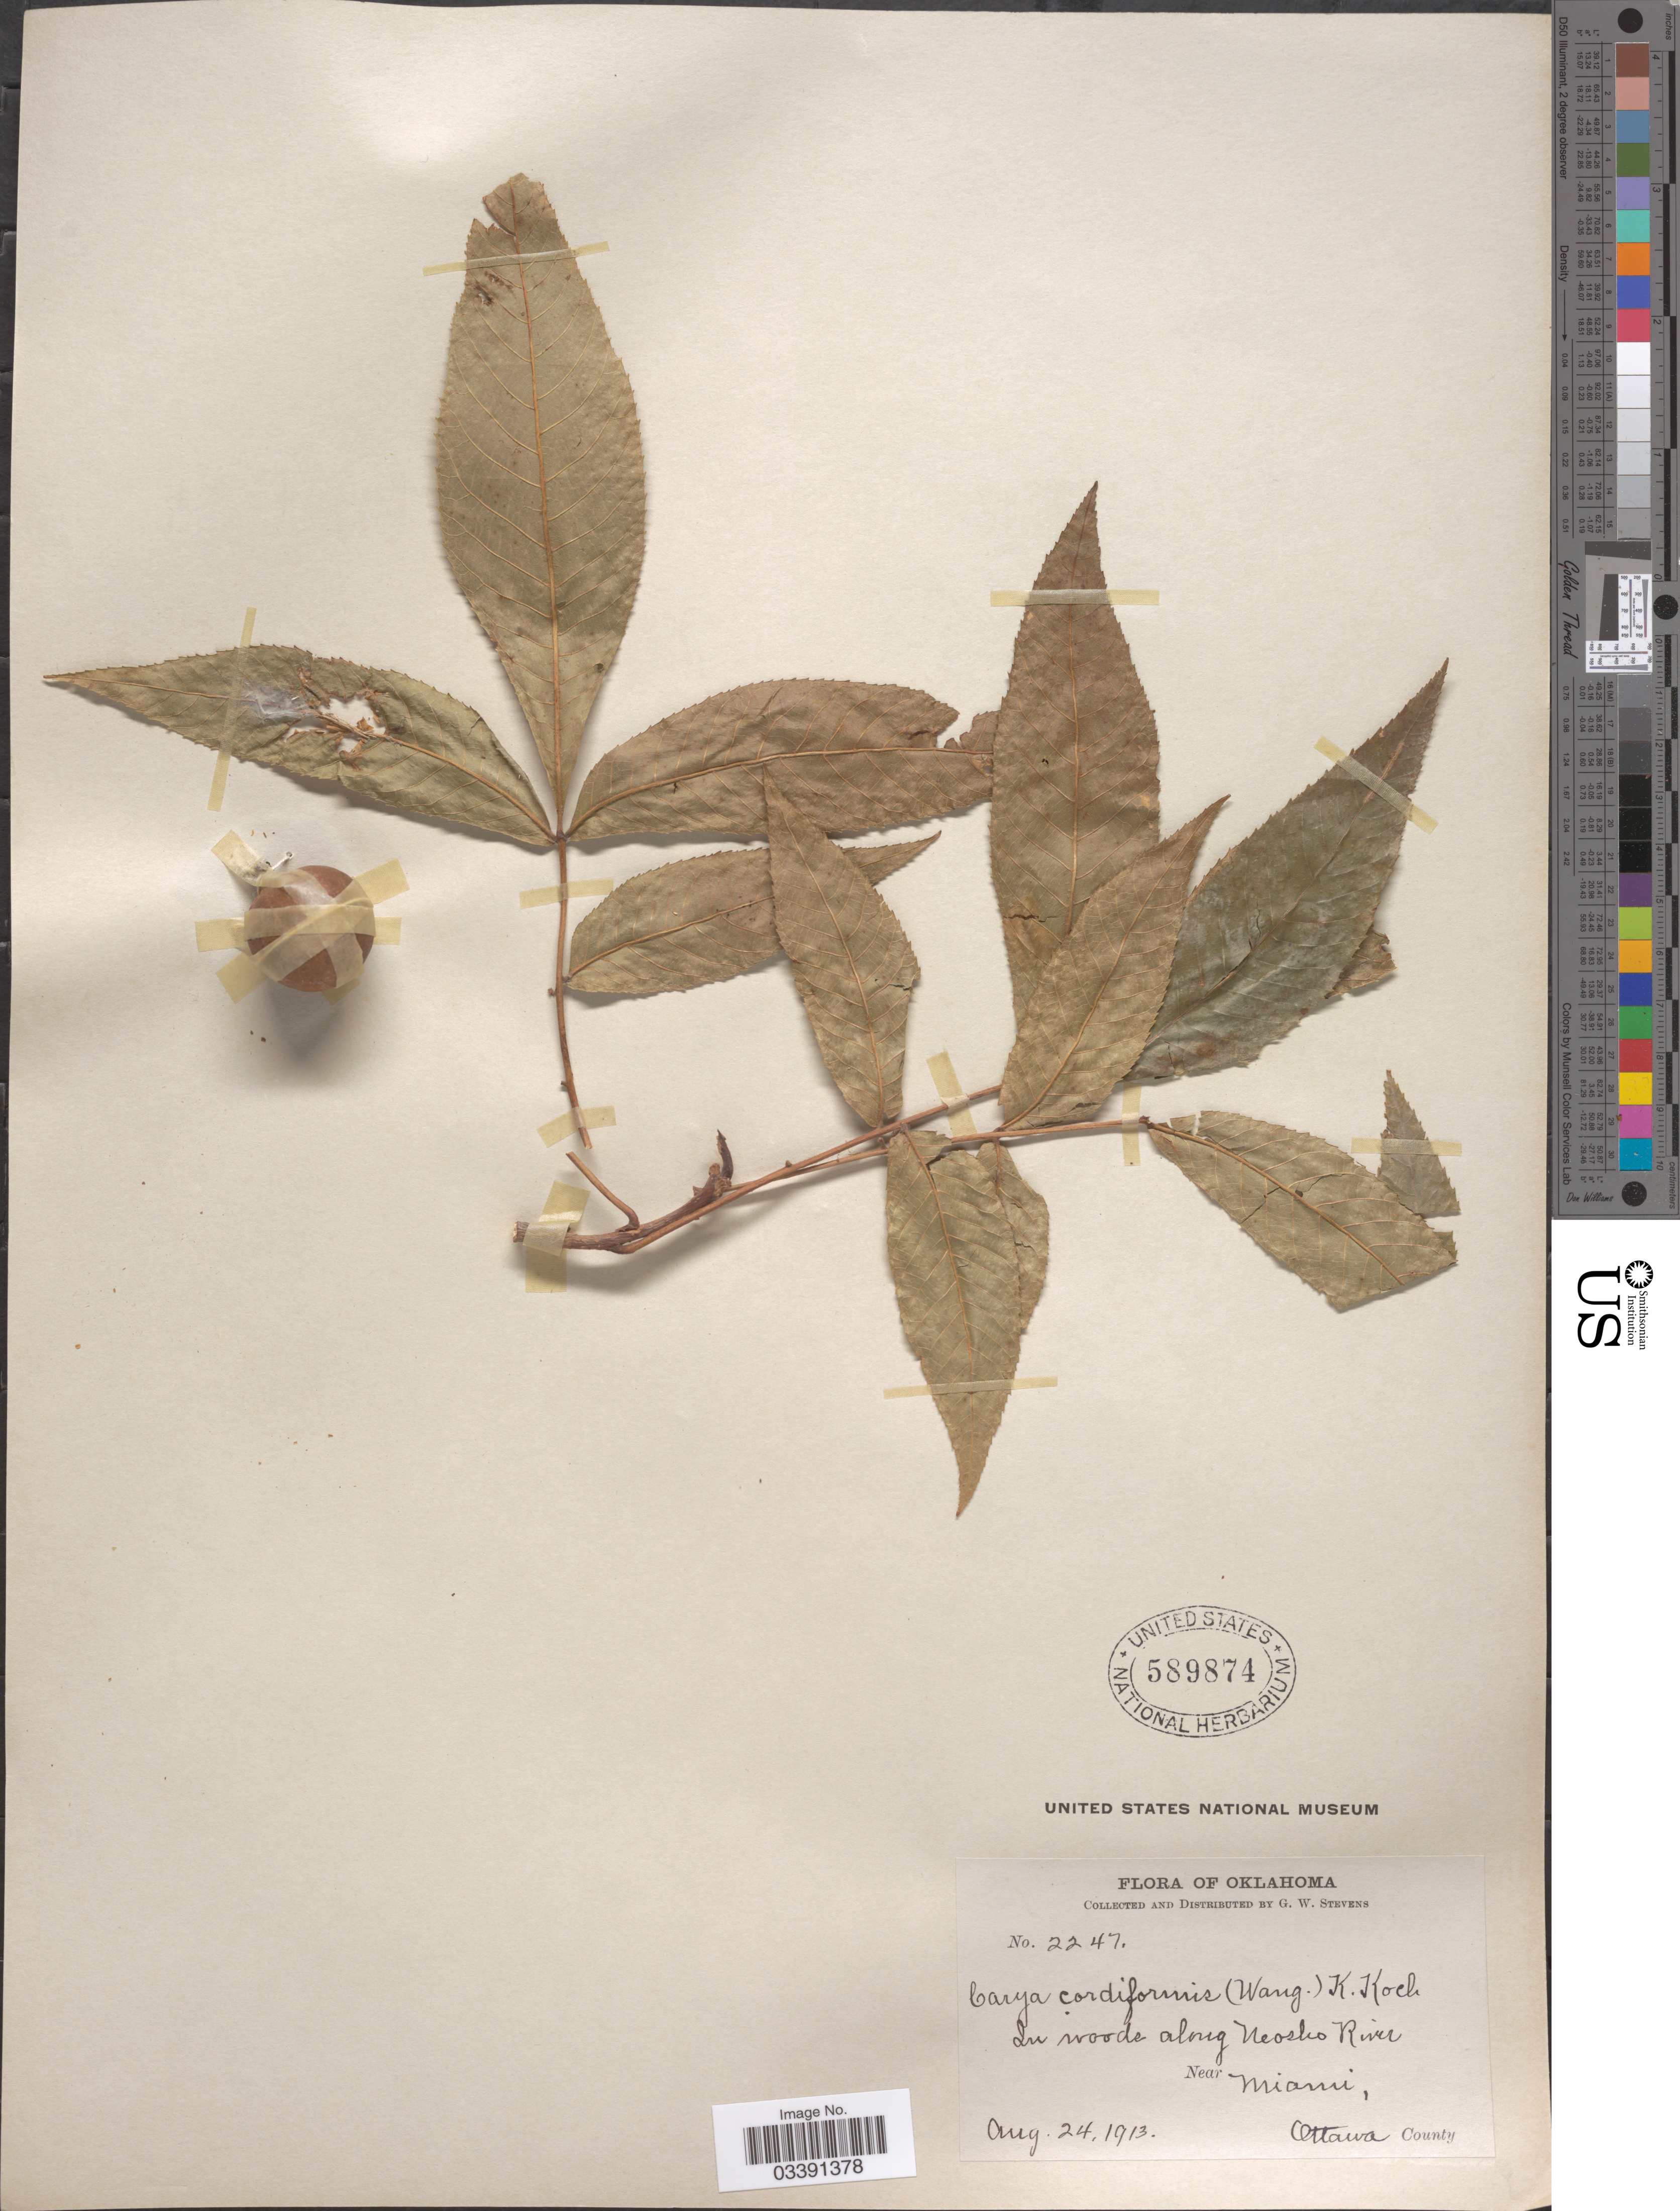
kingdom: Plantae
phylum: Tracheophyta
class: Magnoliopsida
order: Fagales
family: Juglandaceae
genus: Carya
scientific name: Carya cordiformis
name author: (Wangenh.) K. Koch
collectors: G. W. Stevens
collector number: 2247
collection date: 1913-08-24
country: United States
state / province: Oklahoma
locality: In woods near Neosho RIver. Near Miami. Ottawa County.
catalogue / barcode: US 589874